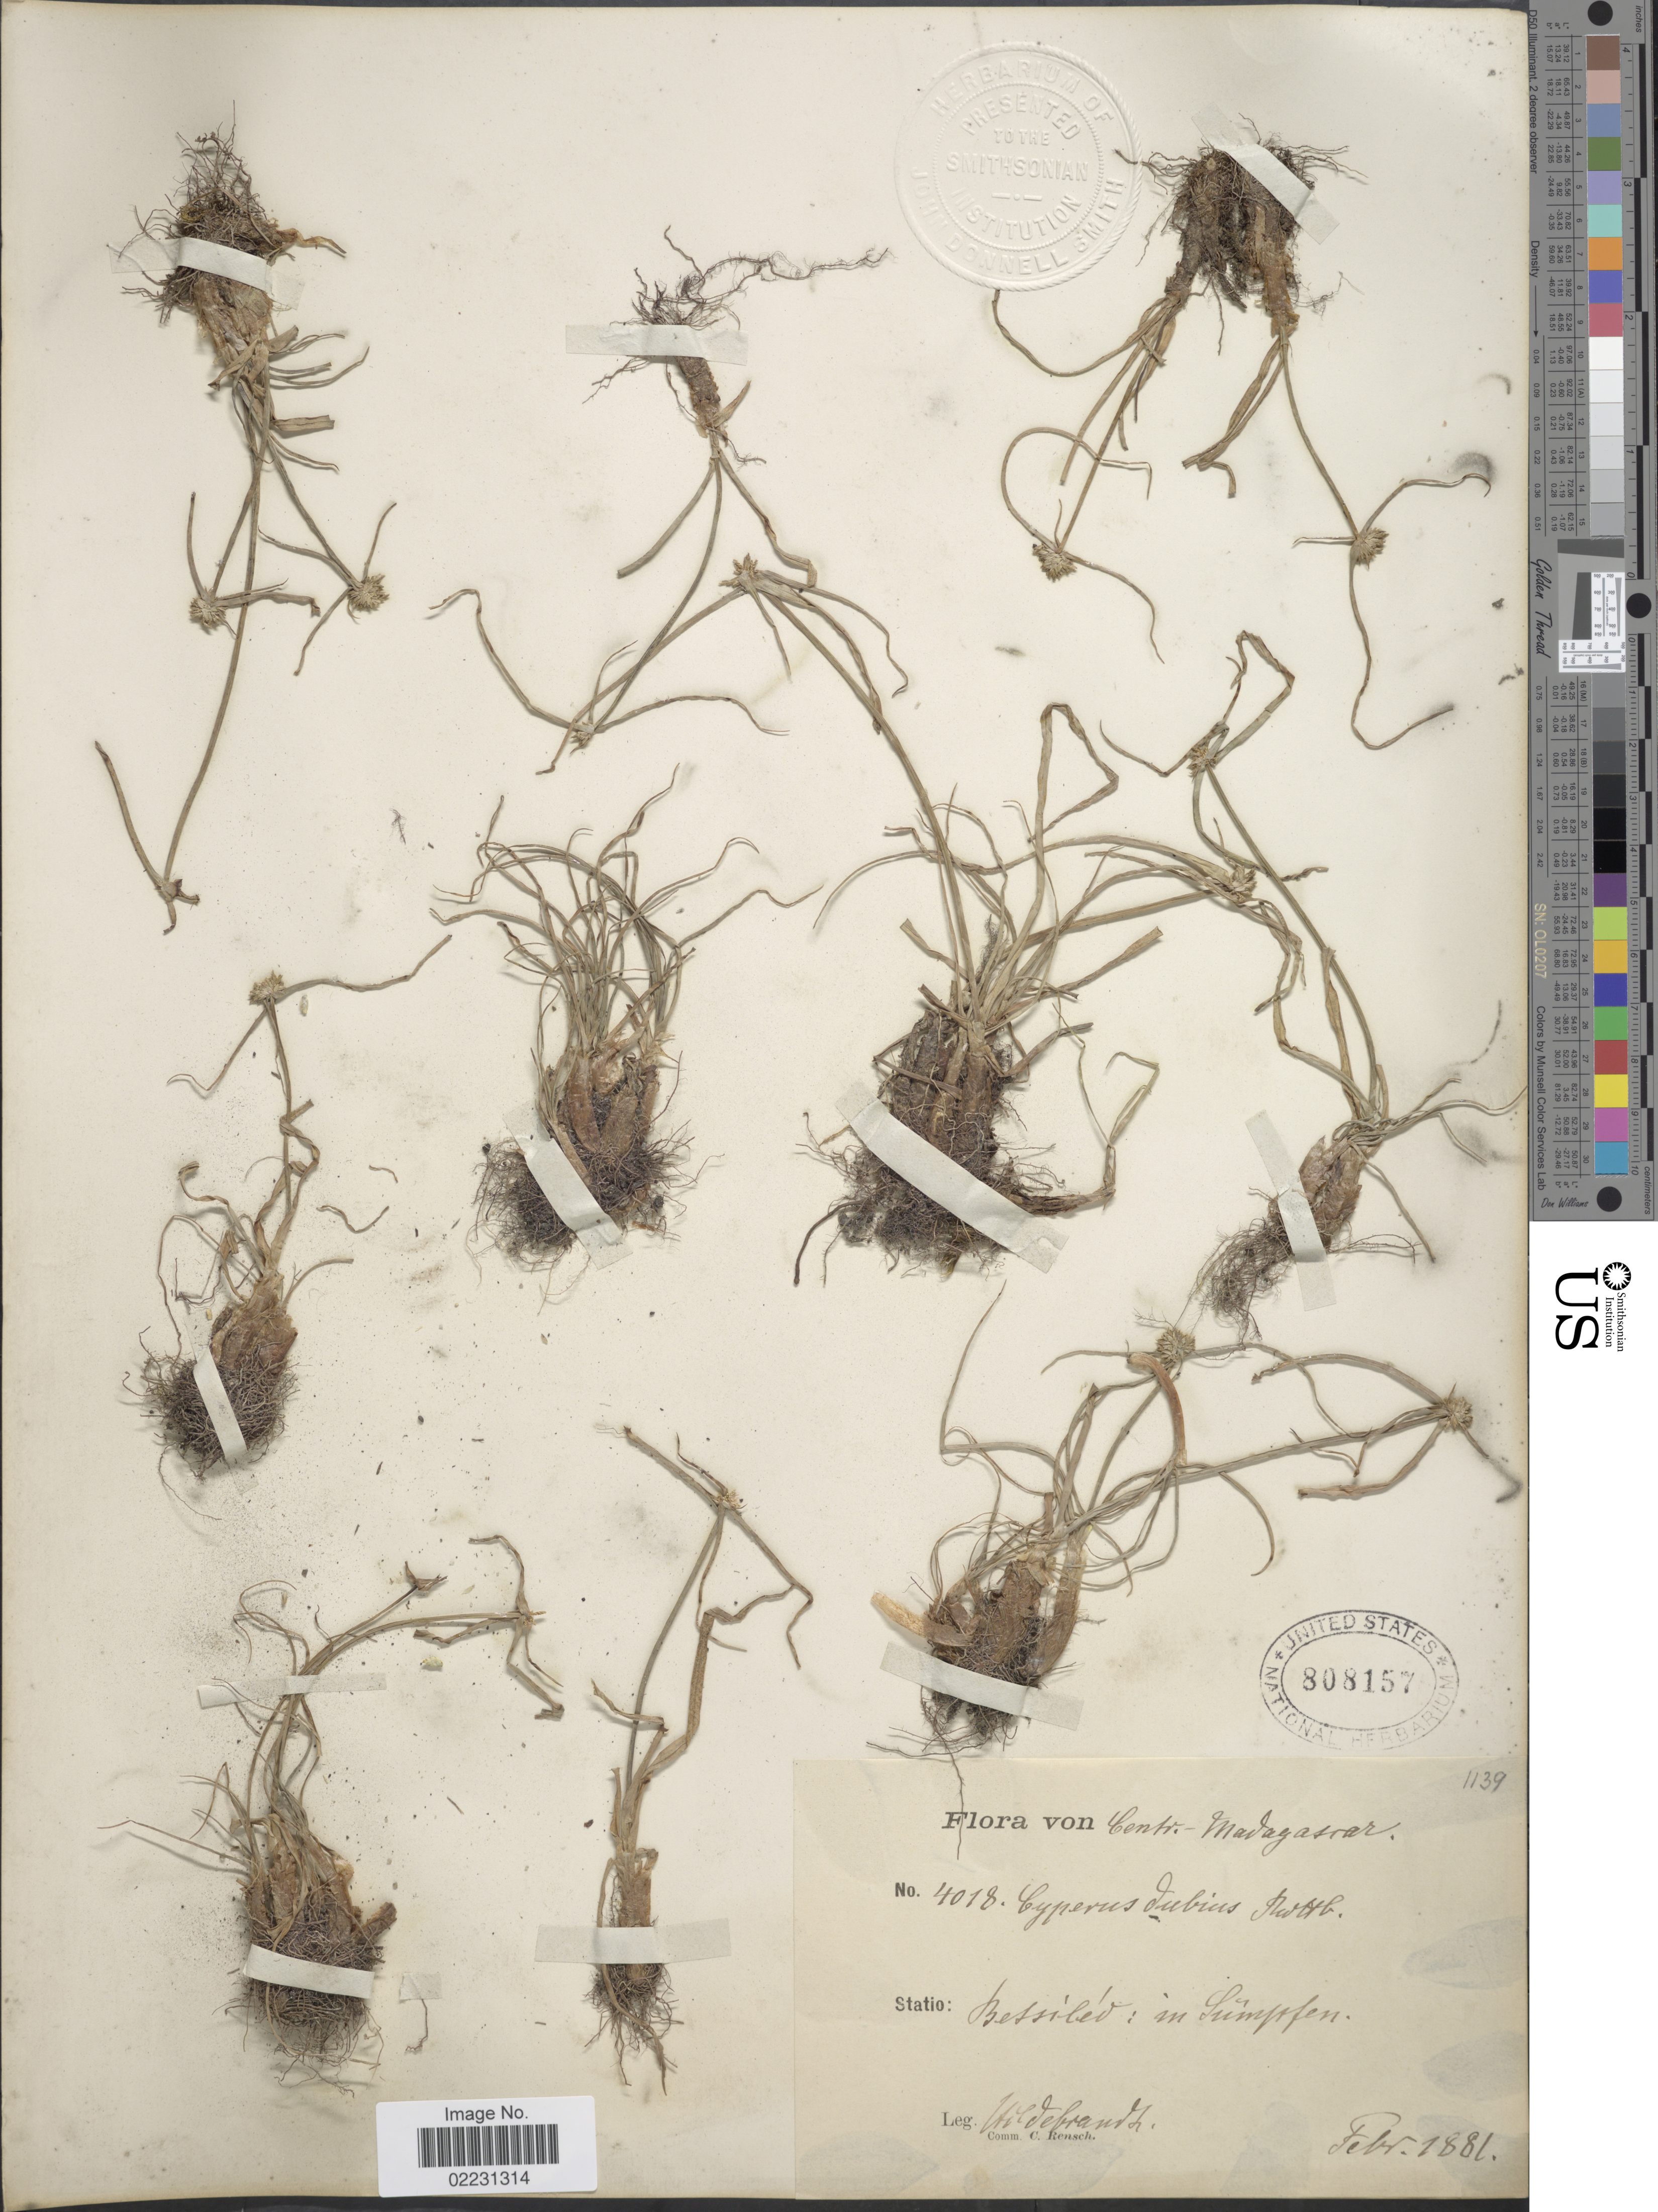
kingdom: Plantae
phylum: Tracheophyta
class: Liliopsida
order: Poales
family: Cyperaceae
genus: Cyperus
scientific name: Cyperus dubius Rottb. var. dubius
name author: Rottb.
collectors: J. Hildebrandt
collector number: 4018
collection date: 1881-02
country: Madagascar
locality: Centr.-Madagascar. Statio: Betsileo: in Sumpfen.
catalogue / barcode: US 808157